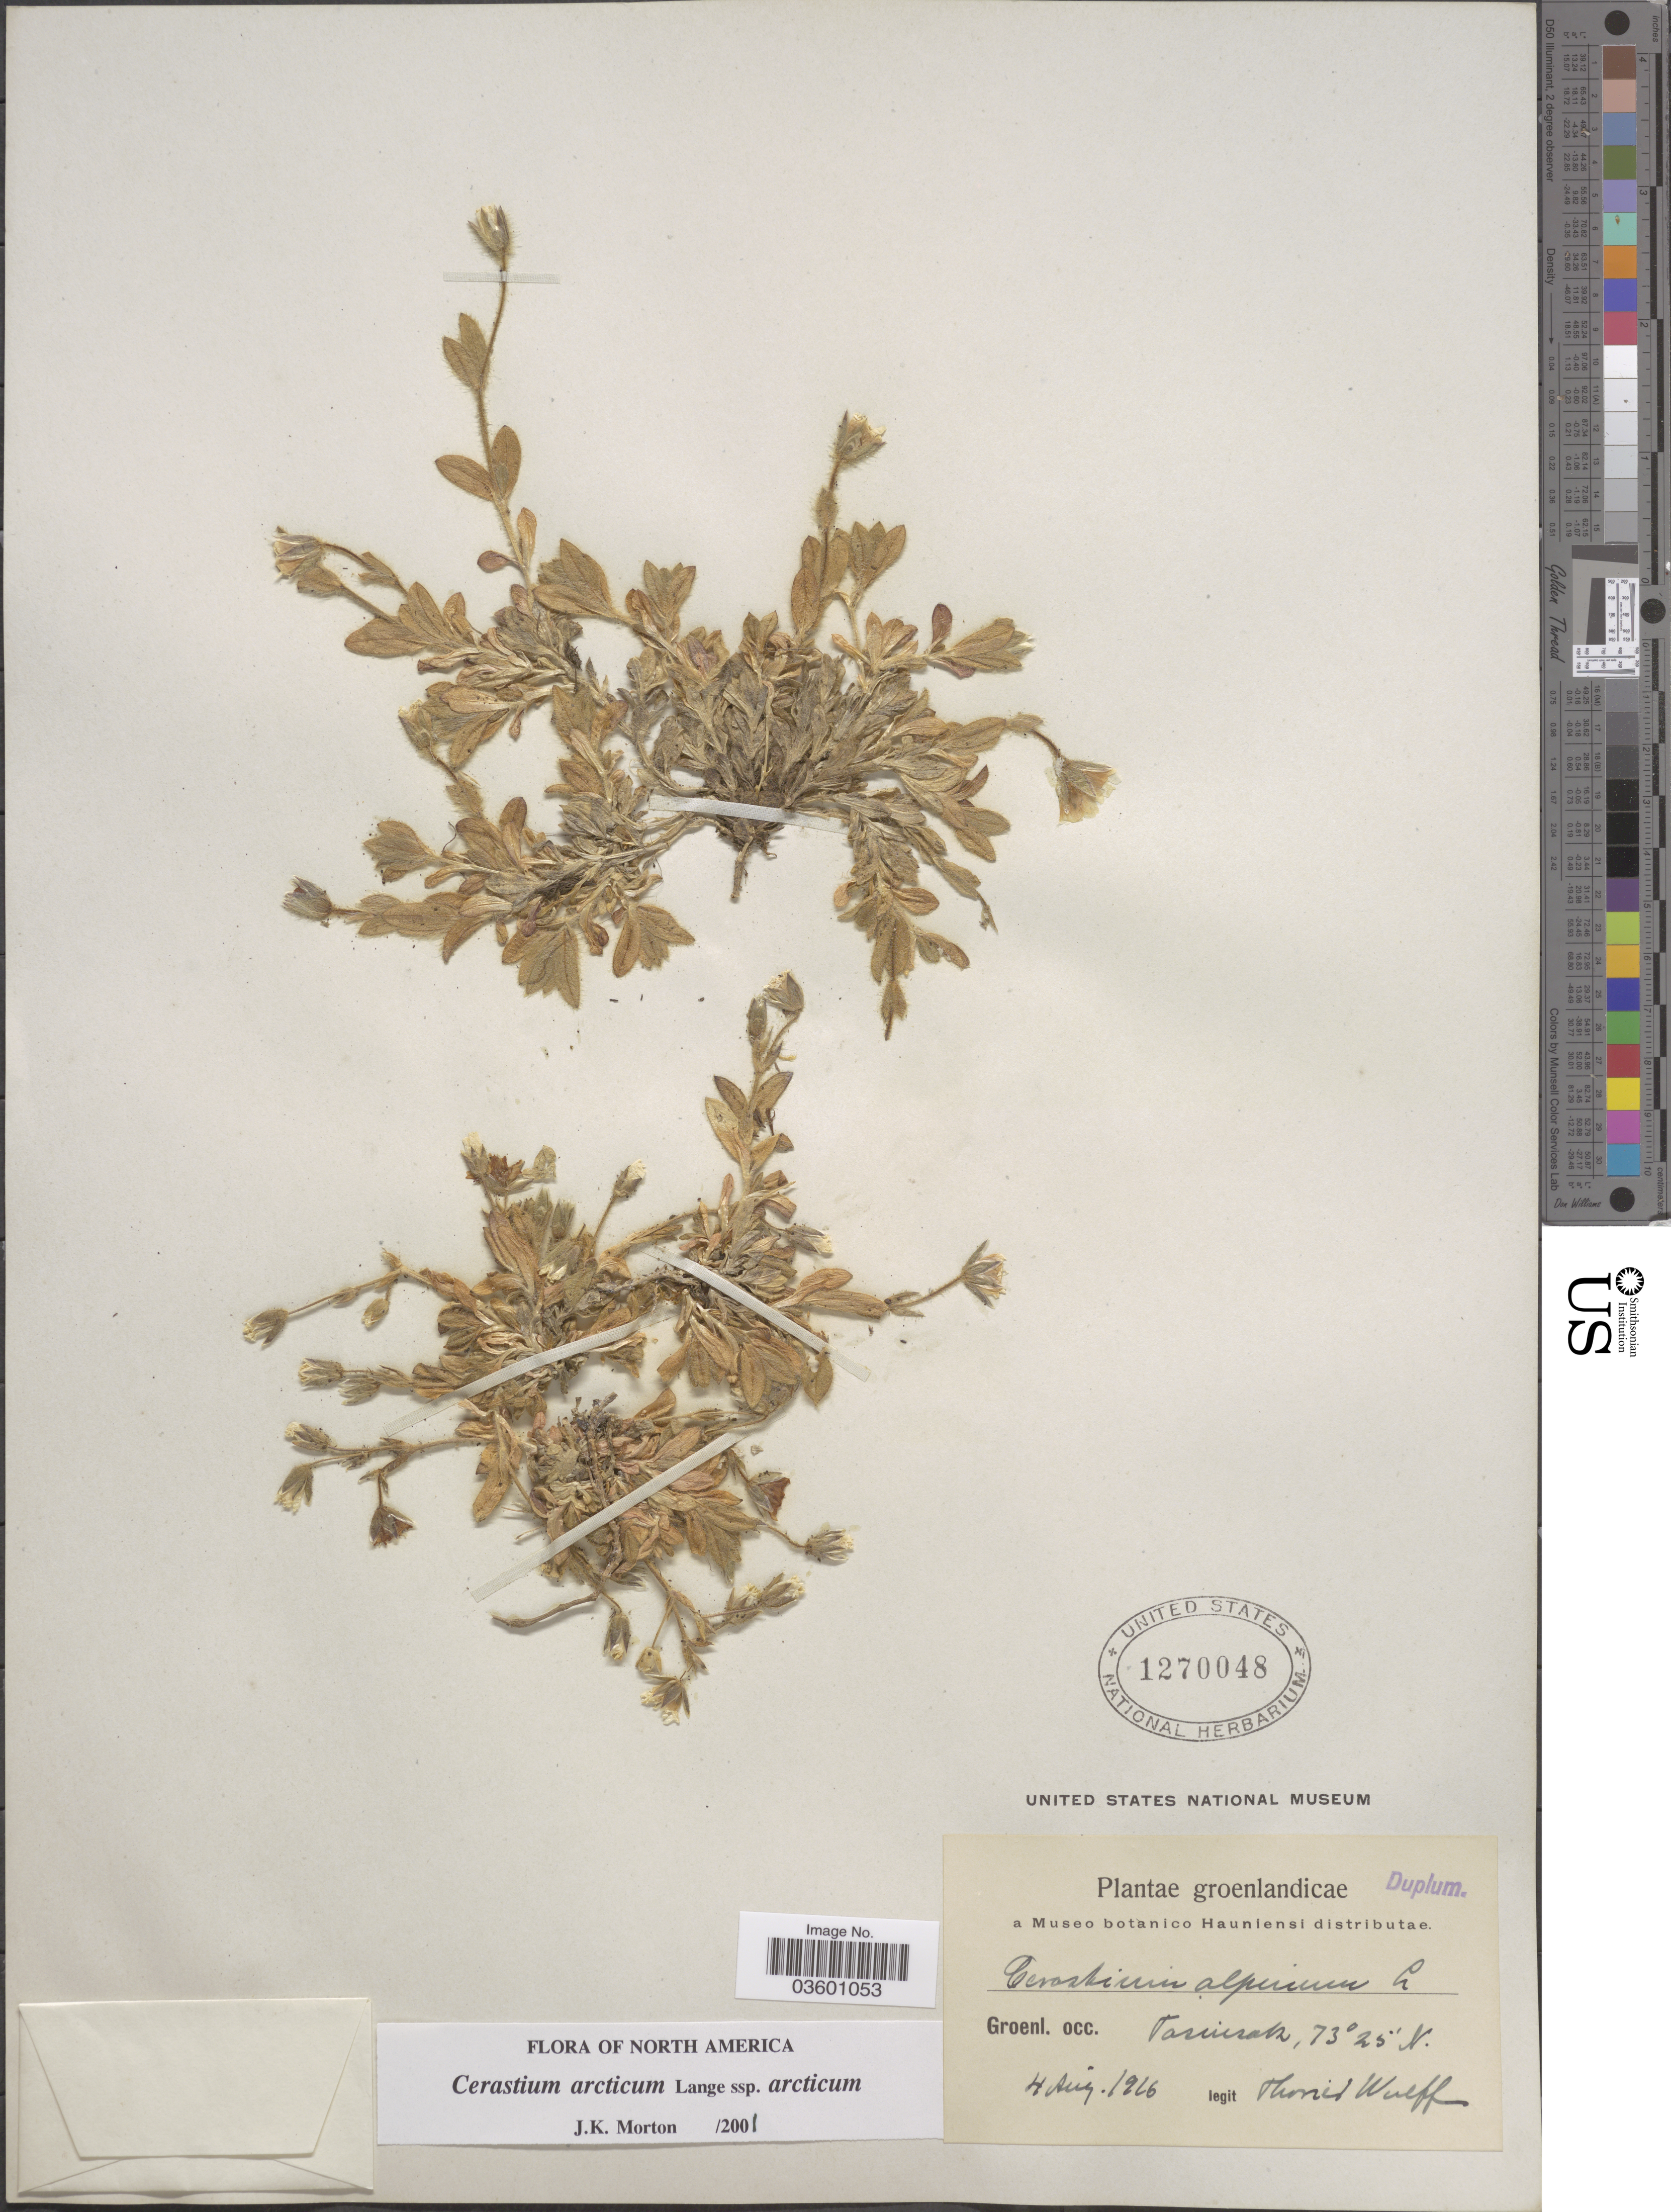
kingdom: Plantae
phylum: Tracheophyta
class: Magnoliopsida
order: Caryophyllales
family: Caryophyllaceae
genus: Cerastium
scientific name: Cerastium arcticum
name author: Lange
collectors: T. Wulff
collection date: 1926-08-04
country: Greenland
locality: Groenl. occ. Tasiusak.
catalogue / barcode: US 1270048